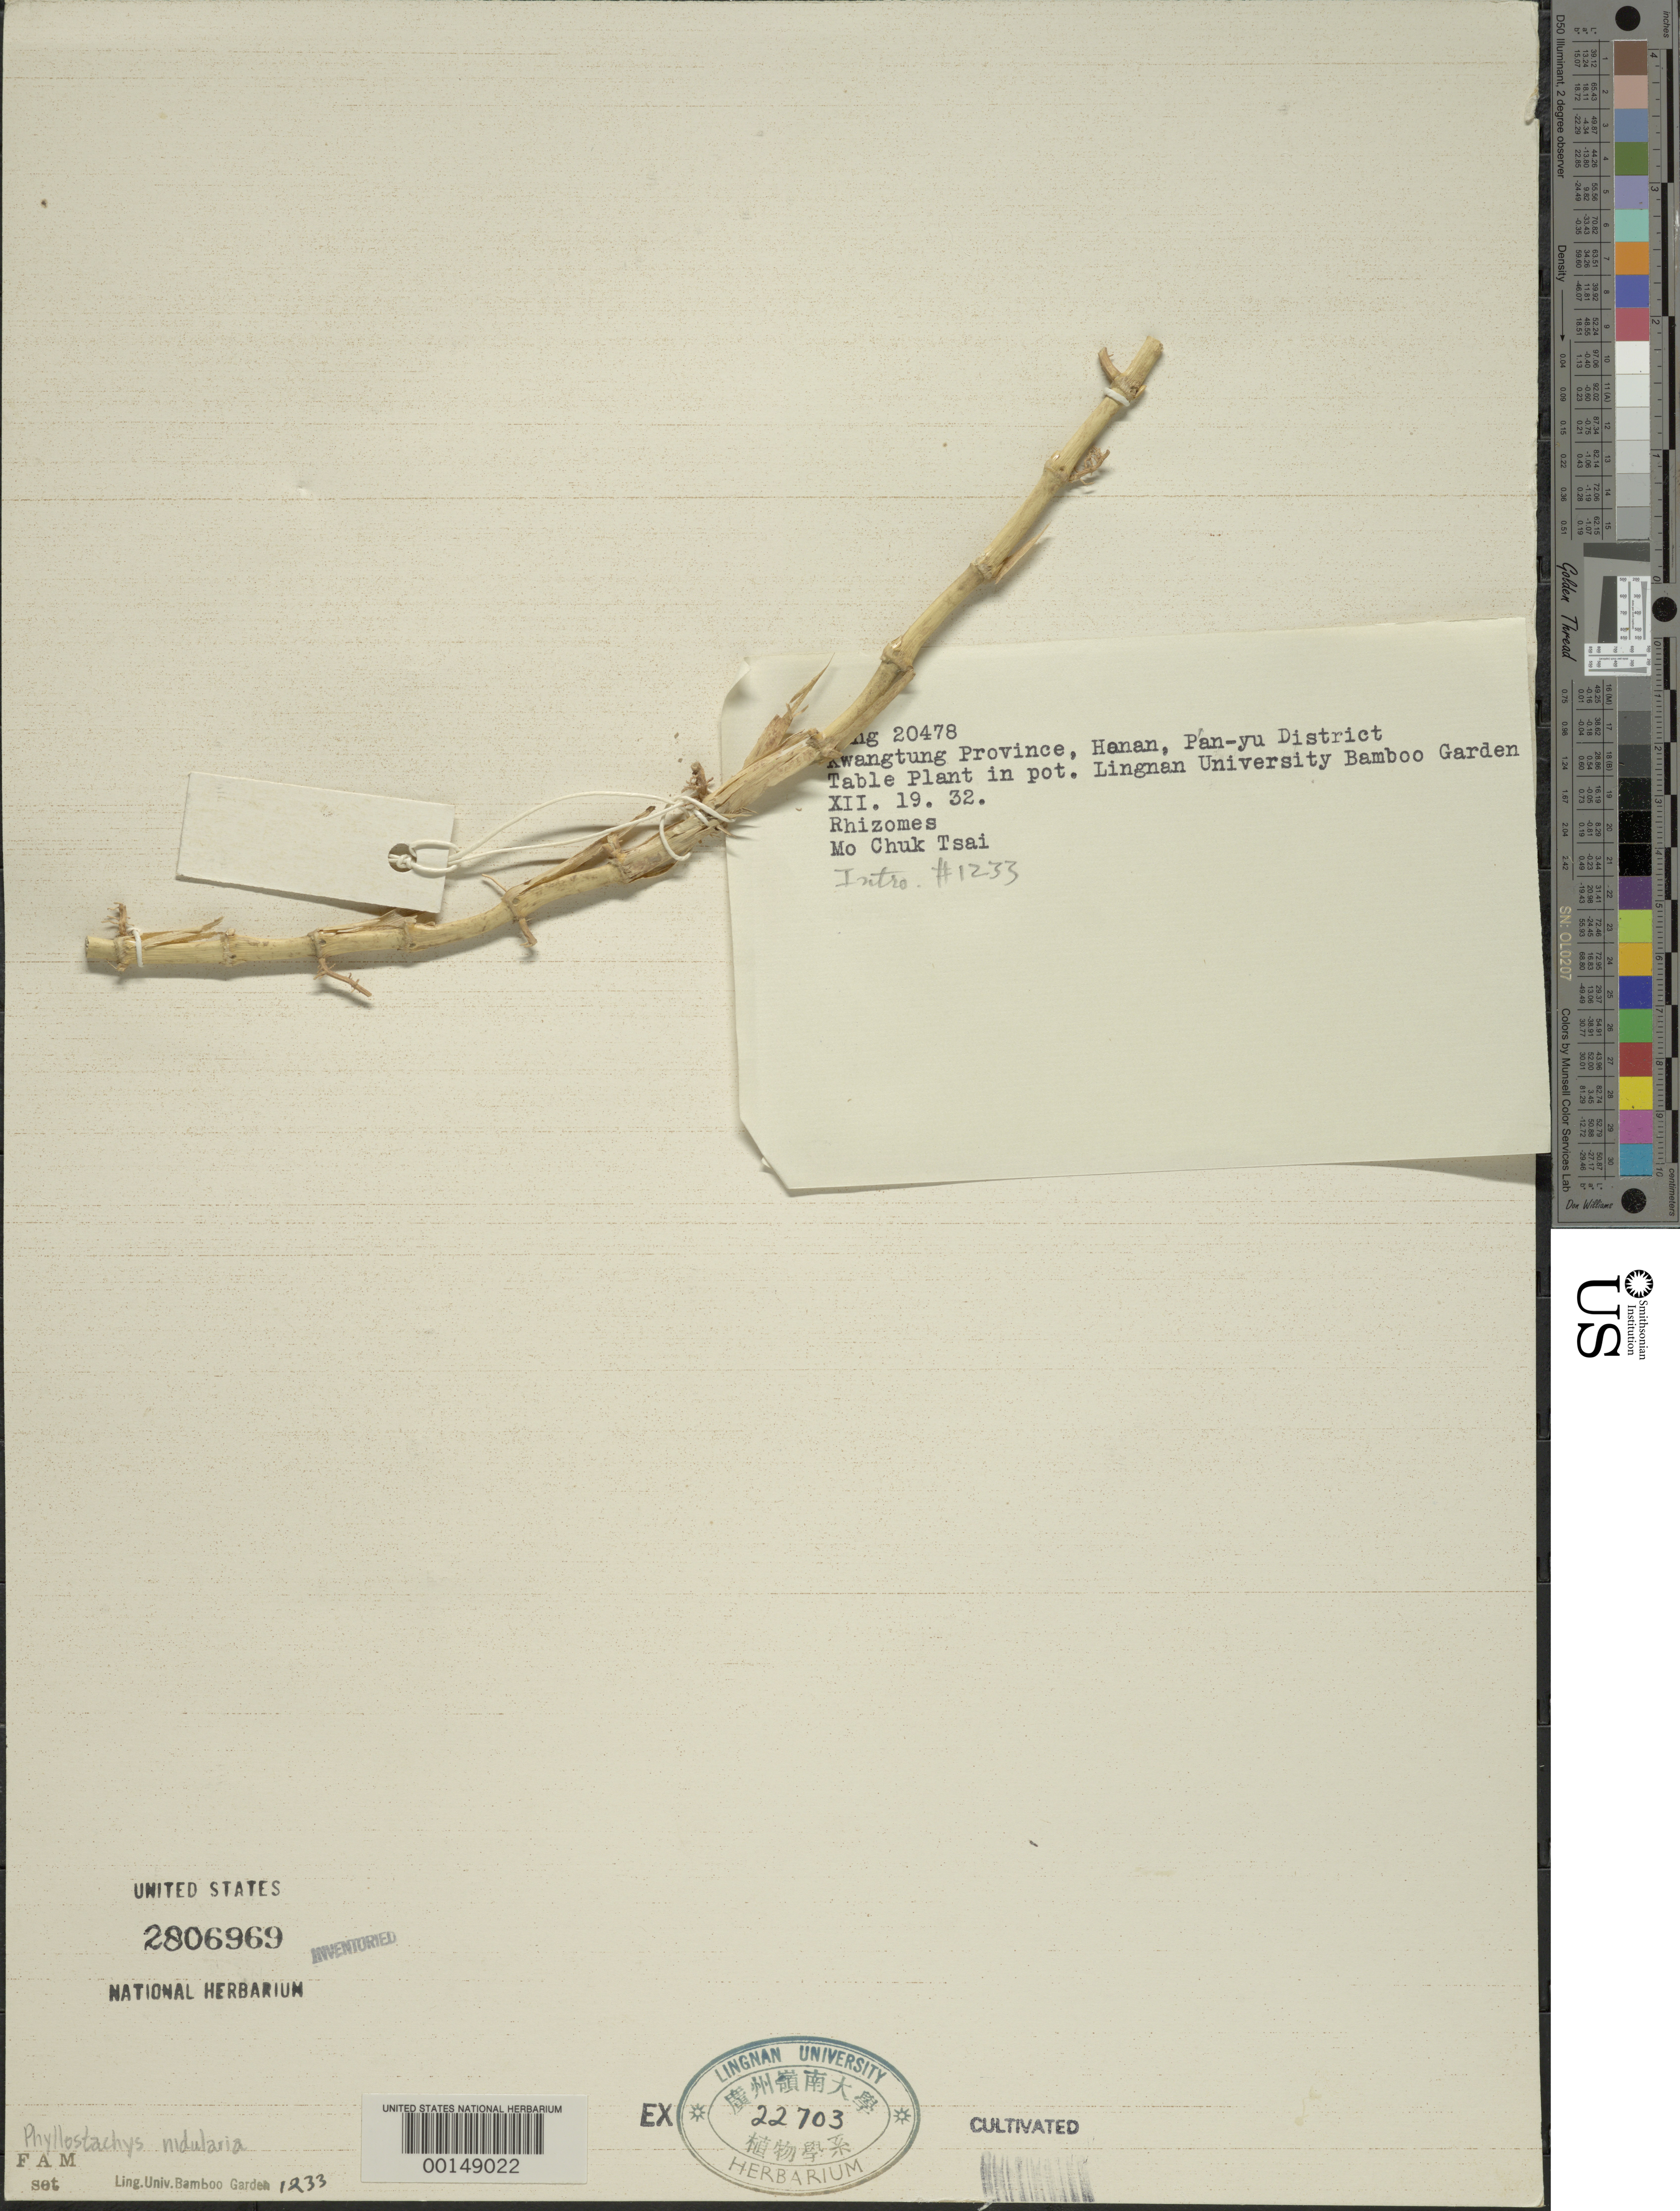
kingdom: Plantae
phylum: Tracheophyta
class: Liliopsida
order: Poales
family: Poaceae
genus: Phyllostachys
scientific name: Phyllostachys nidularia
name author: Munro ex Fenzi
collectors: H. L. Fung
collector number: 20478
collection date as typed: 19 Dec 1932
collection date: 1932-12-19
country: China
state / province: Guangdong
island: Honam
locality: Honan, pan-yu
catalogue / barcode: US 2806969